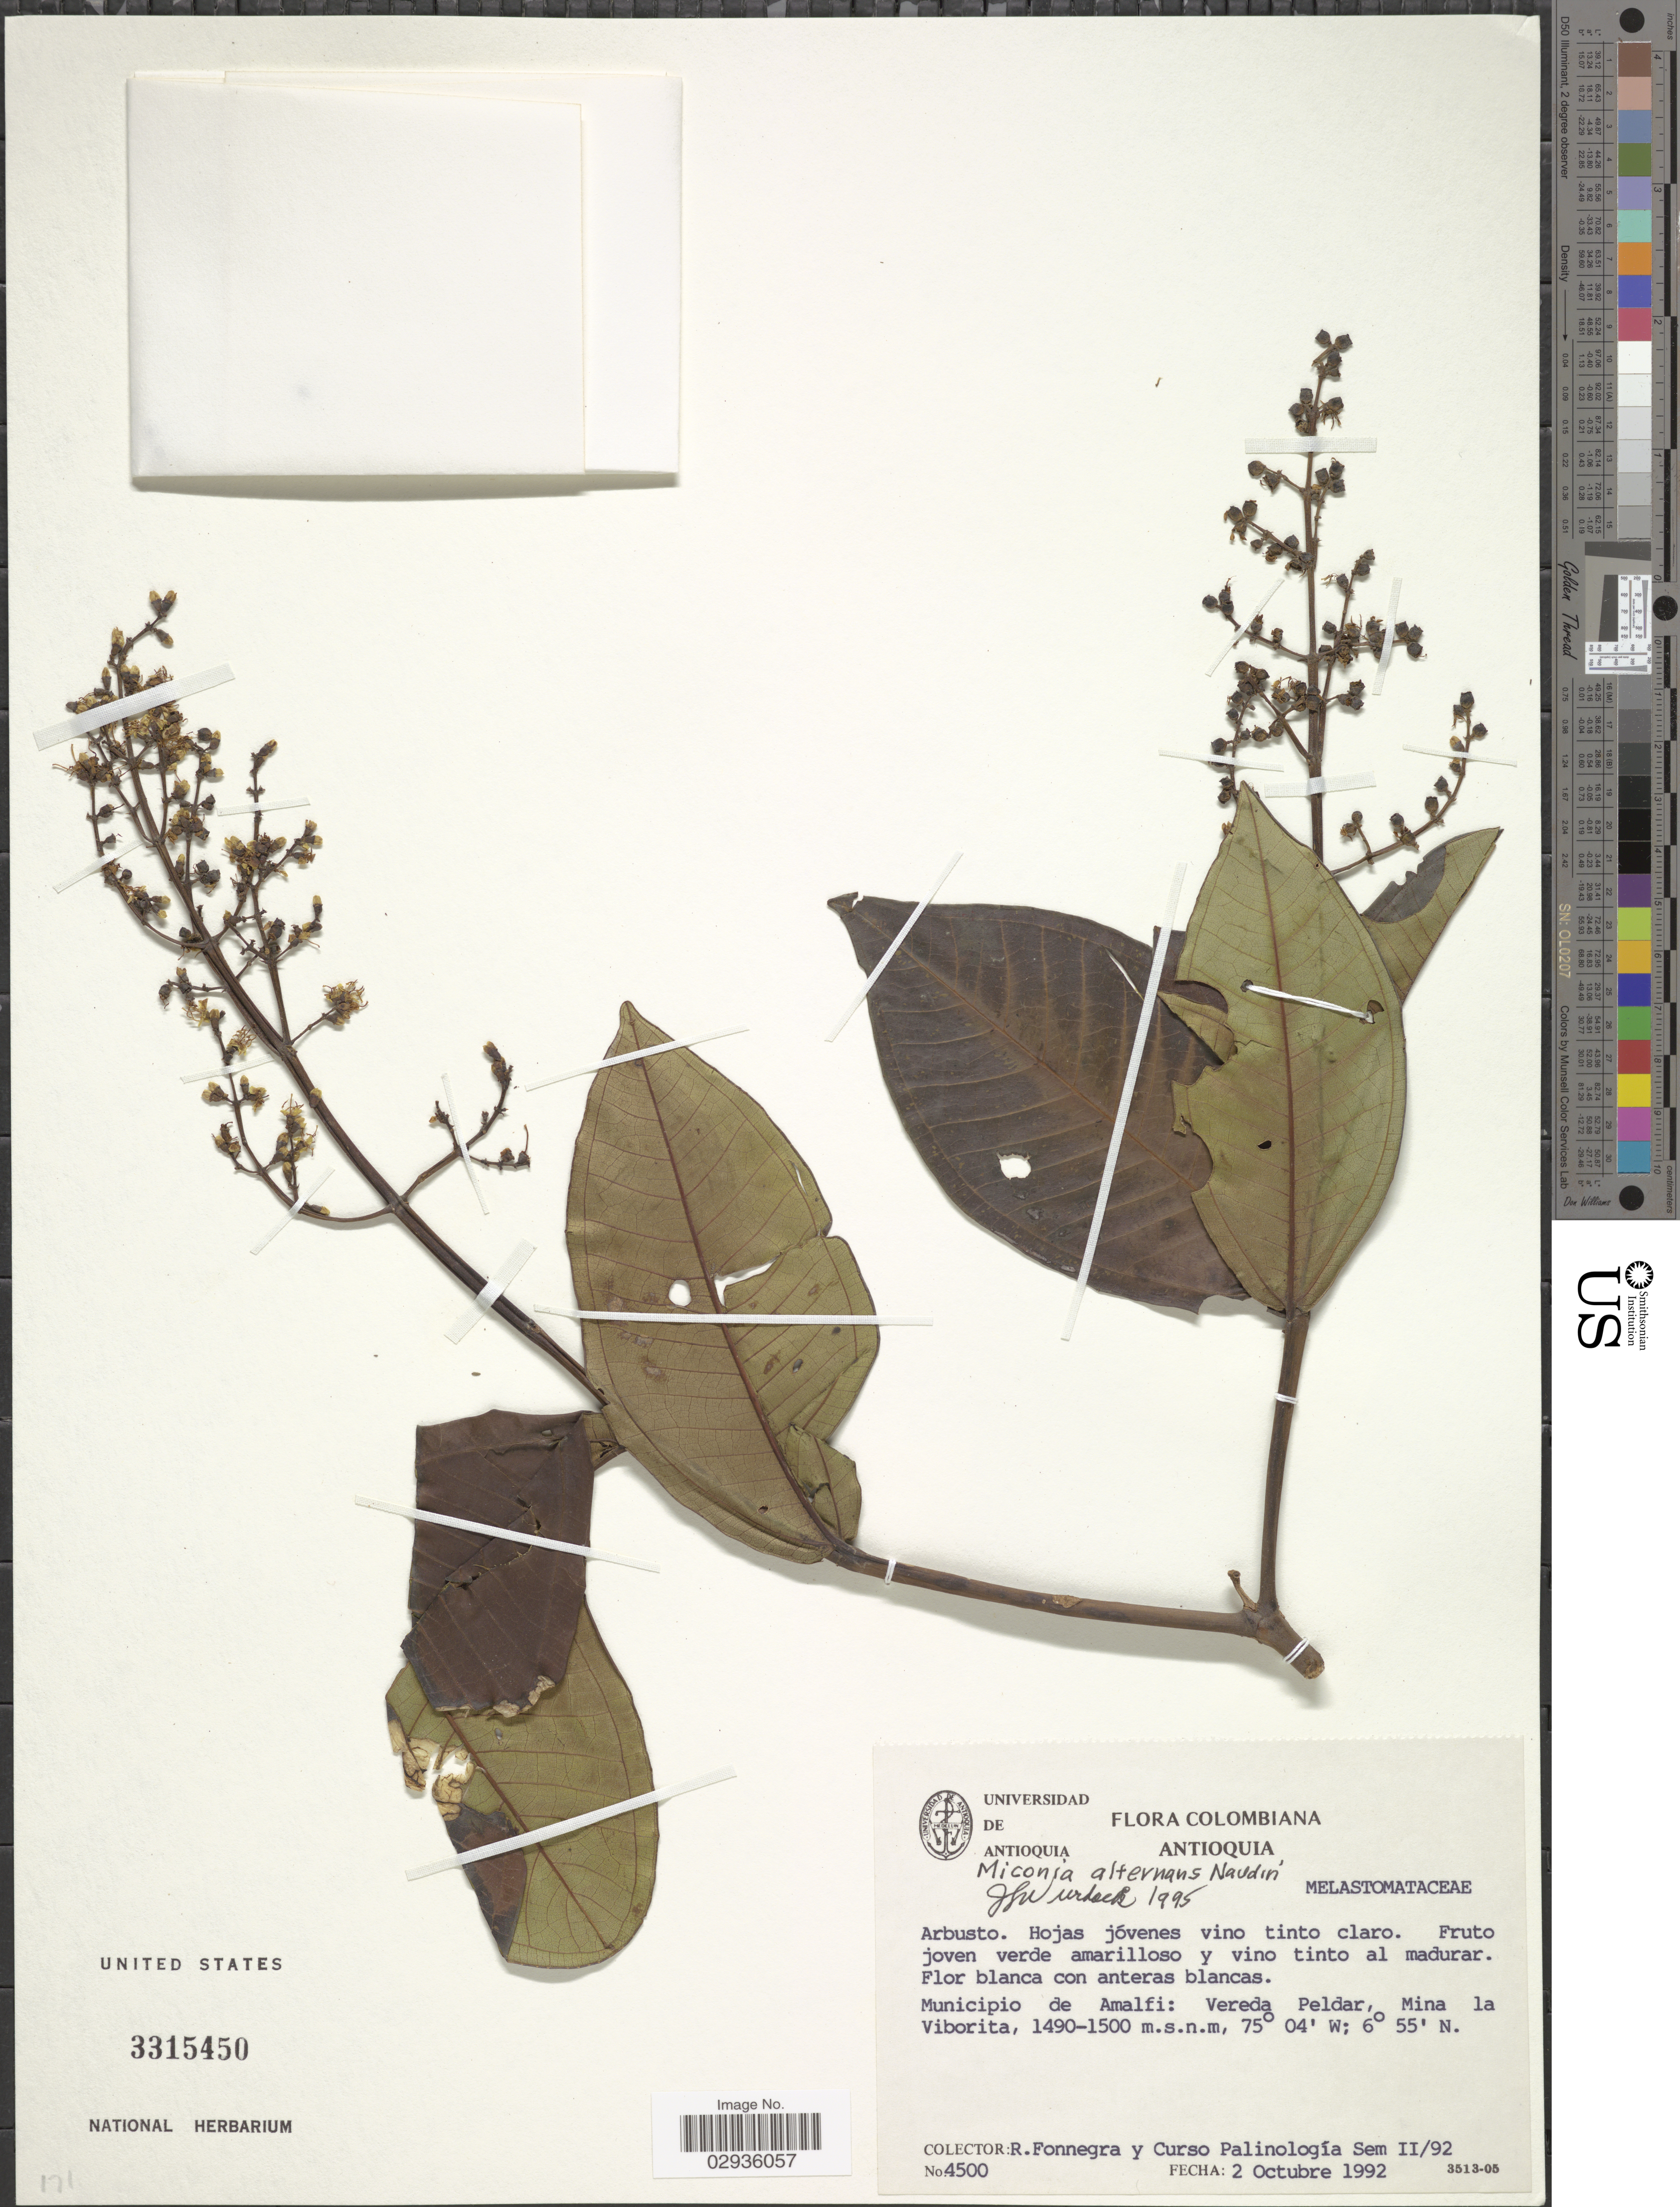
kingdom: Plantae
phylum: Tracheophyta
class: Magnoliopsida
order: Myrtales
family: Melastomataceae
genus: Miconia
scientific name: Miconia alternans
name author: Naudin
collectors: R. Fonnegra & Curso Palinología Sem II/92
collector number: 4500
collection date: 1992-10-02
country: Colombia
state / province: Antioquia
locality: Municipio de Amalfi: Vereda Peldar, Mina la Viborita.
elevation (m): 1490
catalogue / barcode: US 3315450